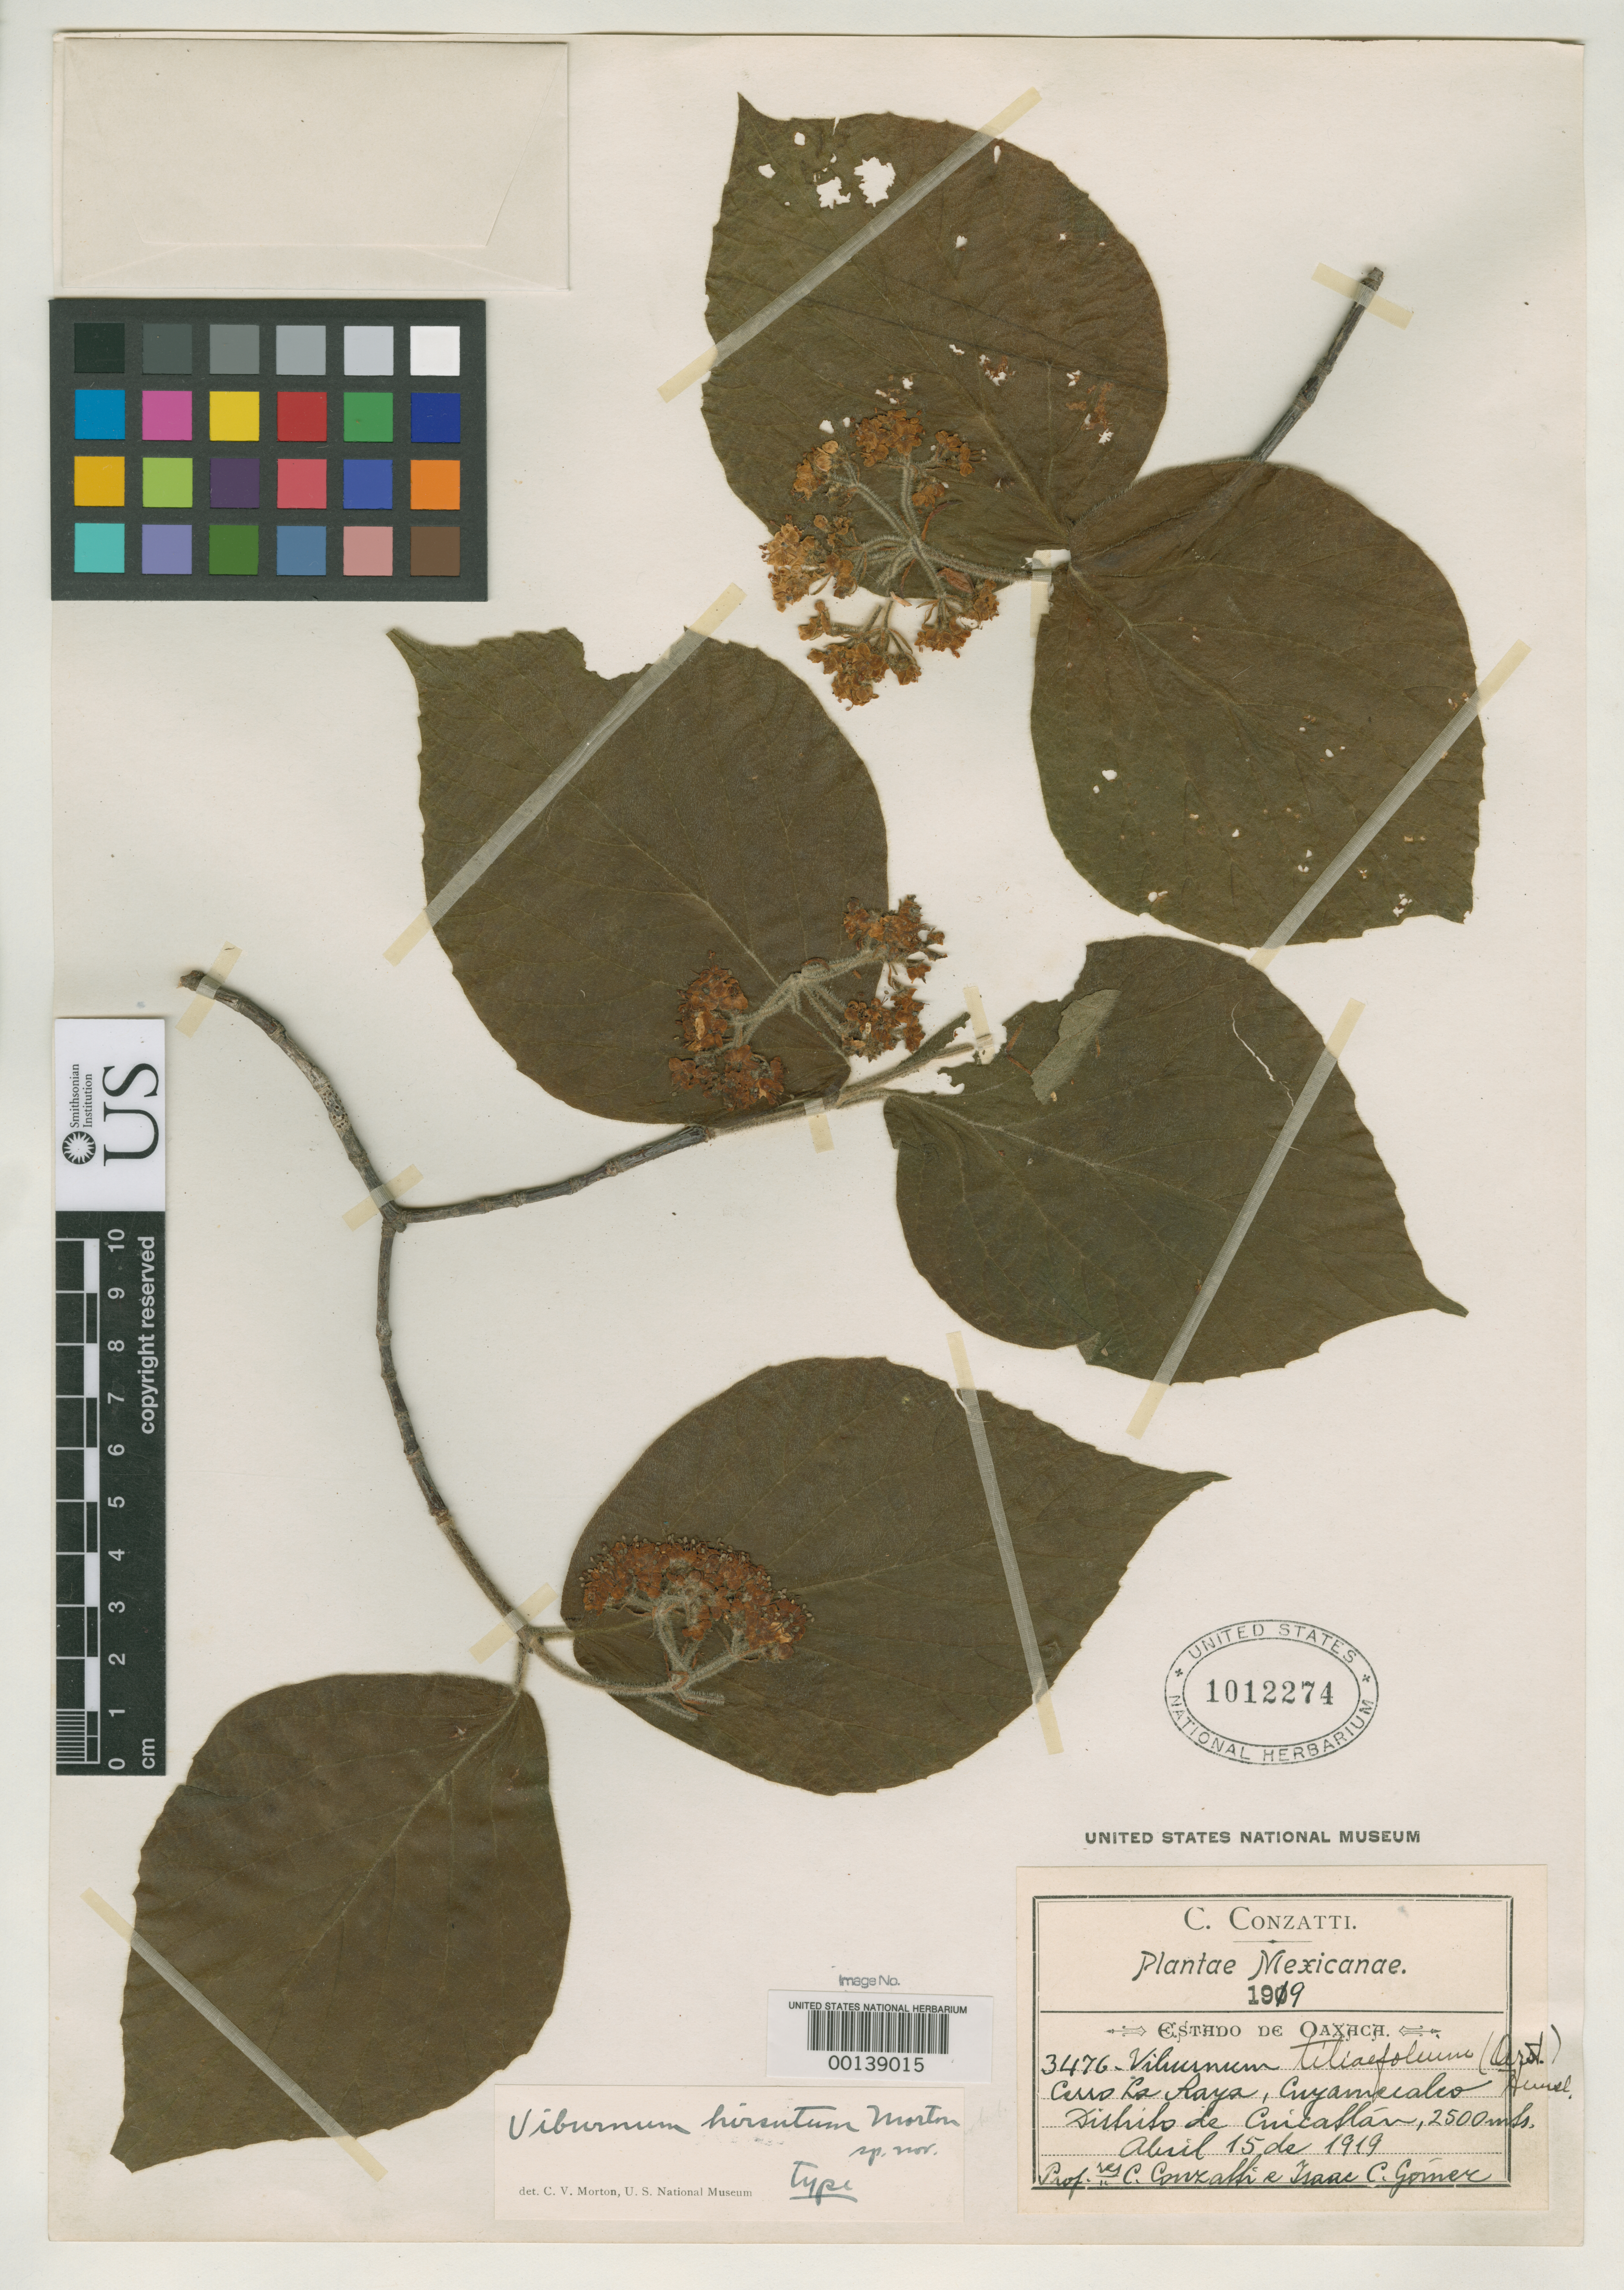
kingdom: Plantae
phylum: Tracheophyta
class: Magnoliopsida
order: Dipsacales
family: Viburnaceae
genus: Viburnum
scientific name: Viburnum hirsutum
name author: C.V. Morton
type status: Holotype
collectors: C. Conzatti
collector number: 3476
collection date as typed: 15 Apr 1919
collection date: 1919-04-15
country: Mexico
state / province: Oaxaca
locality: Cerro La Raya.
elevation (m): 2500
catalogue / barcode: US 1012274